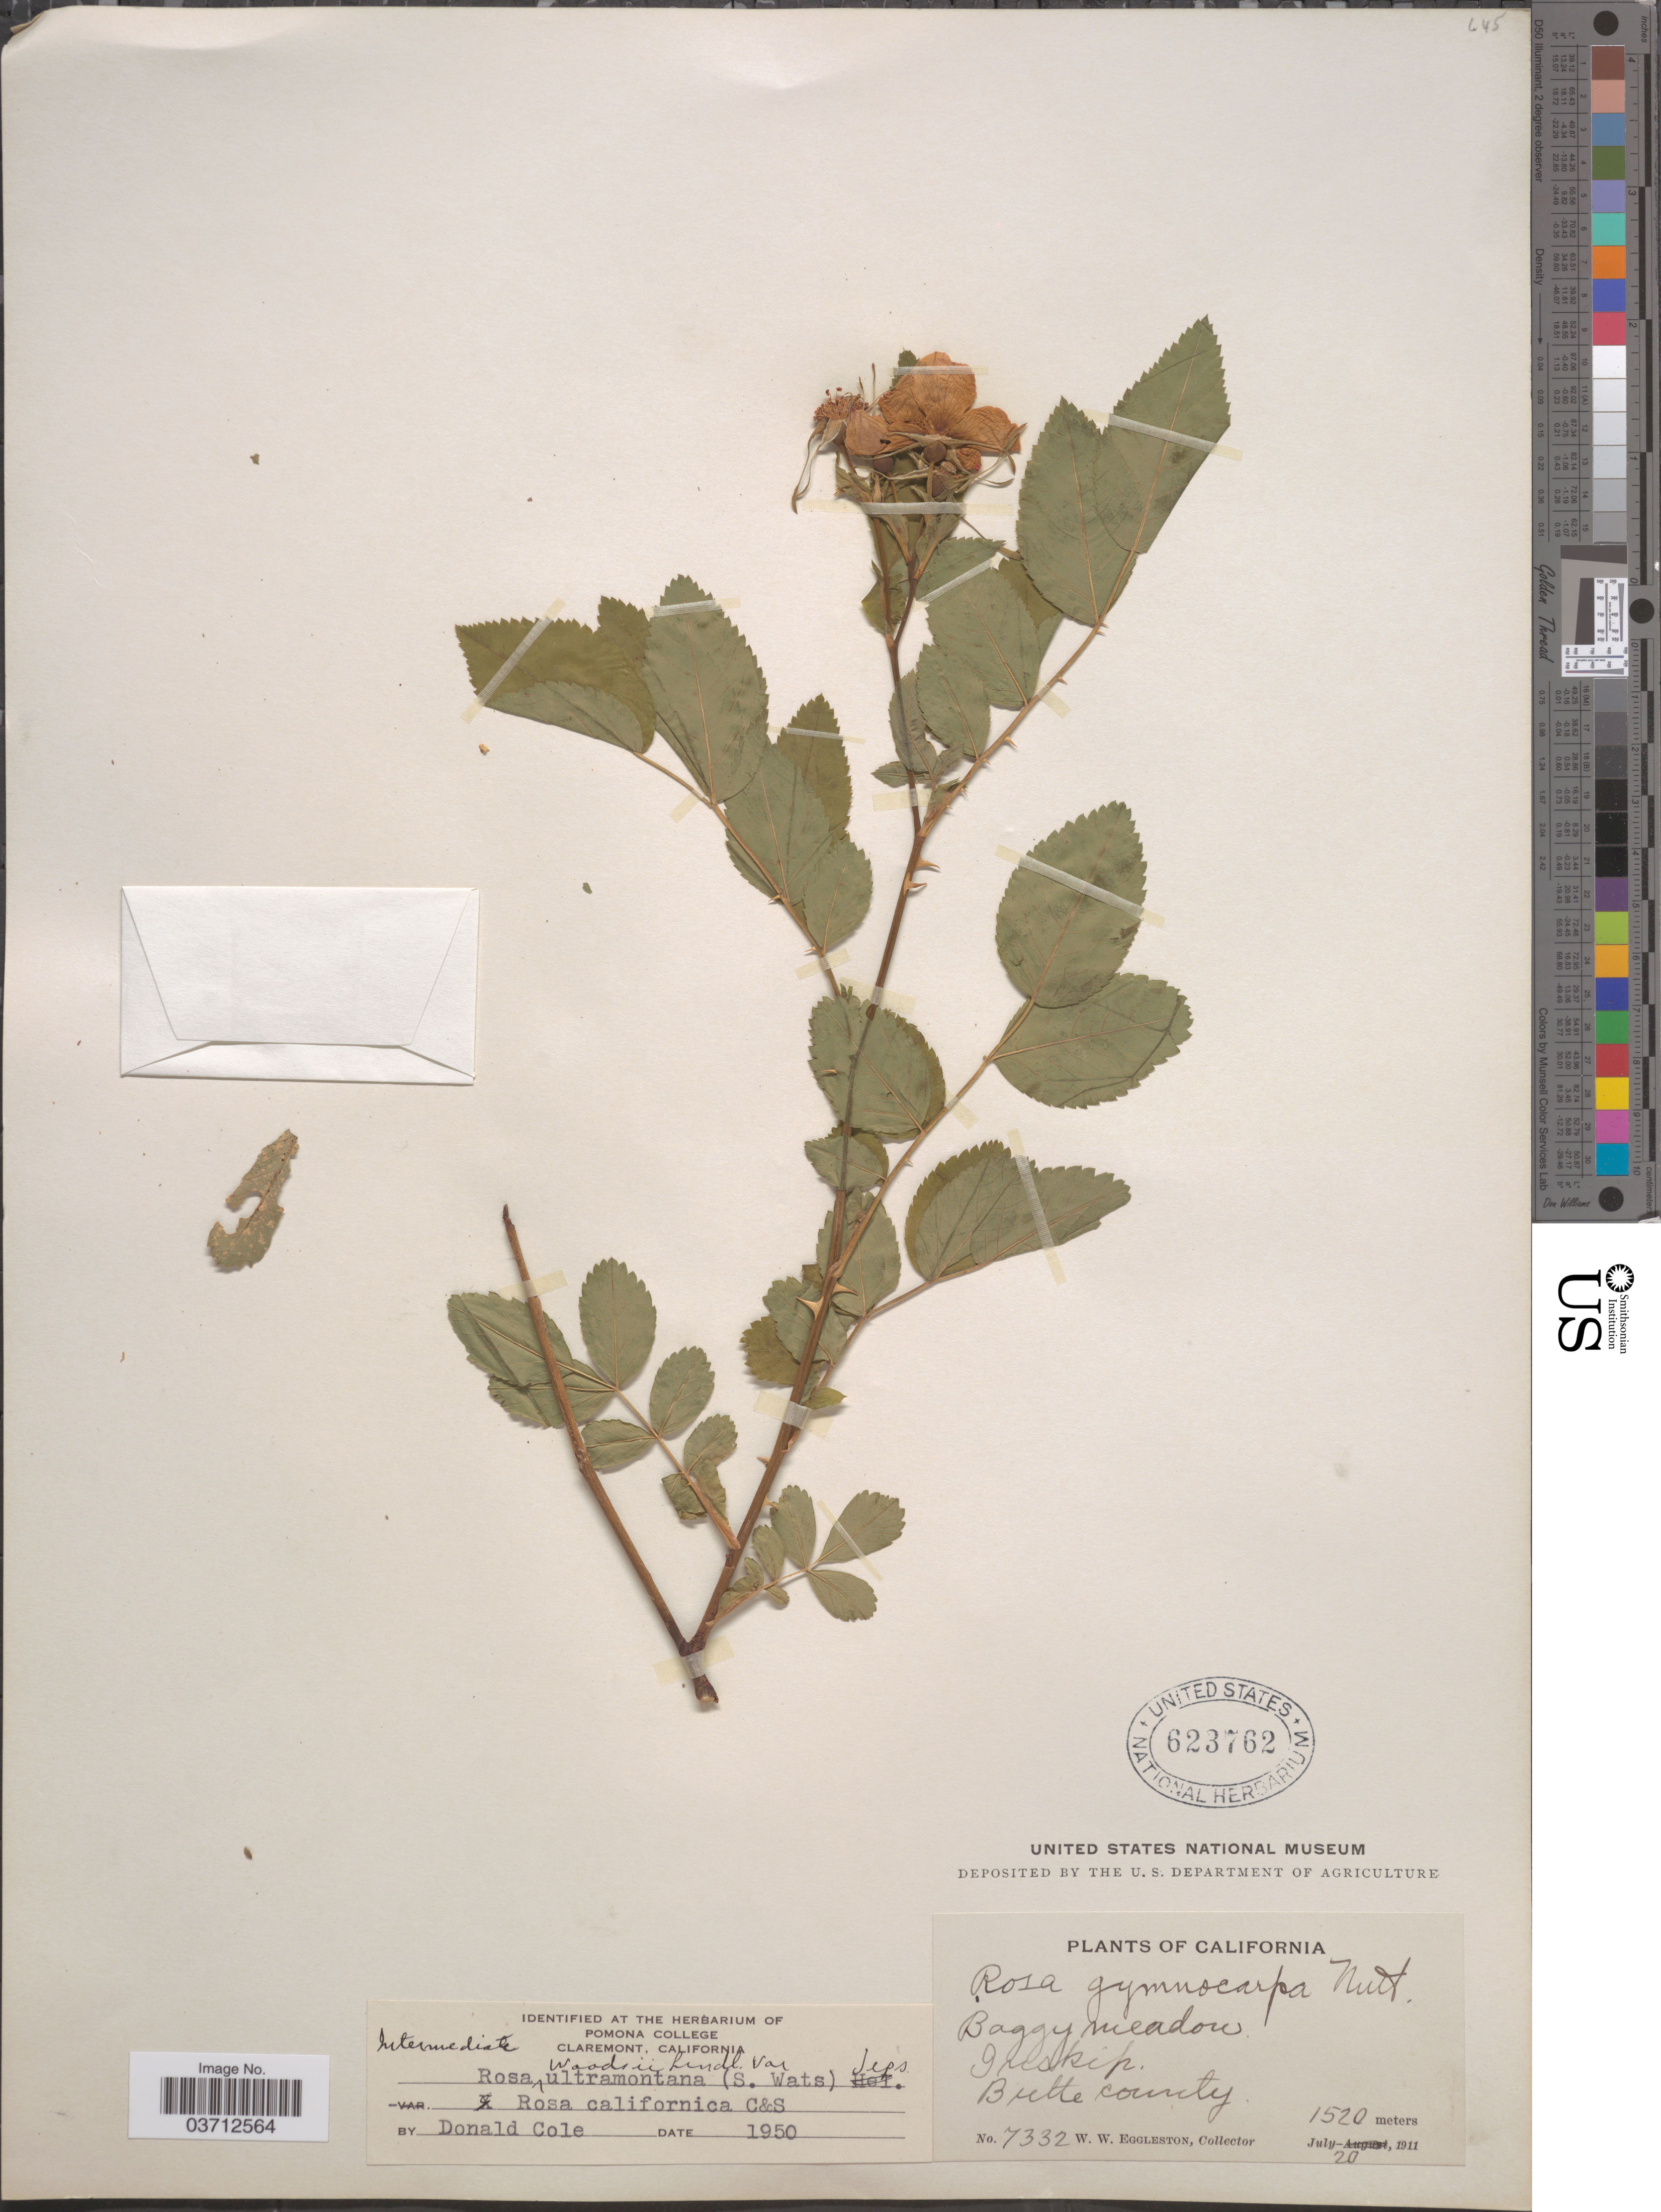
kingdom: Plantae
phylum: Tracheophyta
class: Magnoliopsida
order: Rosales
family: Rosaceae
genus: Rosa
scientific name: Rosa woodsii var. ultramontana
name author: Lindl.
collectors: W. W. Eggleston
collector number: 7332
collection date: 1911-07-20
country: United States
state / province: California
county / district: Butte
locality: Boggy meadow. Guskip. Butte county.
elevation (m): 1520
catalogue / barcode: US 623762